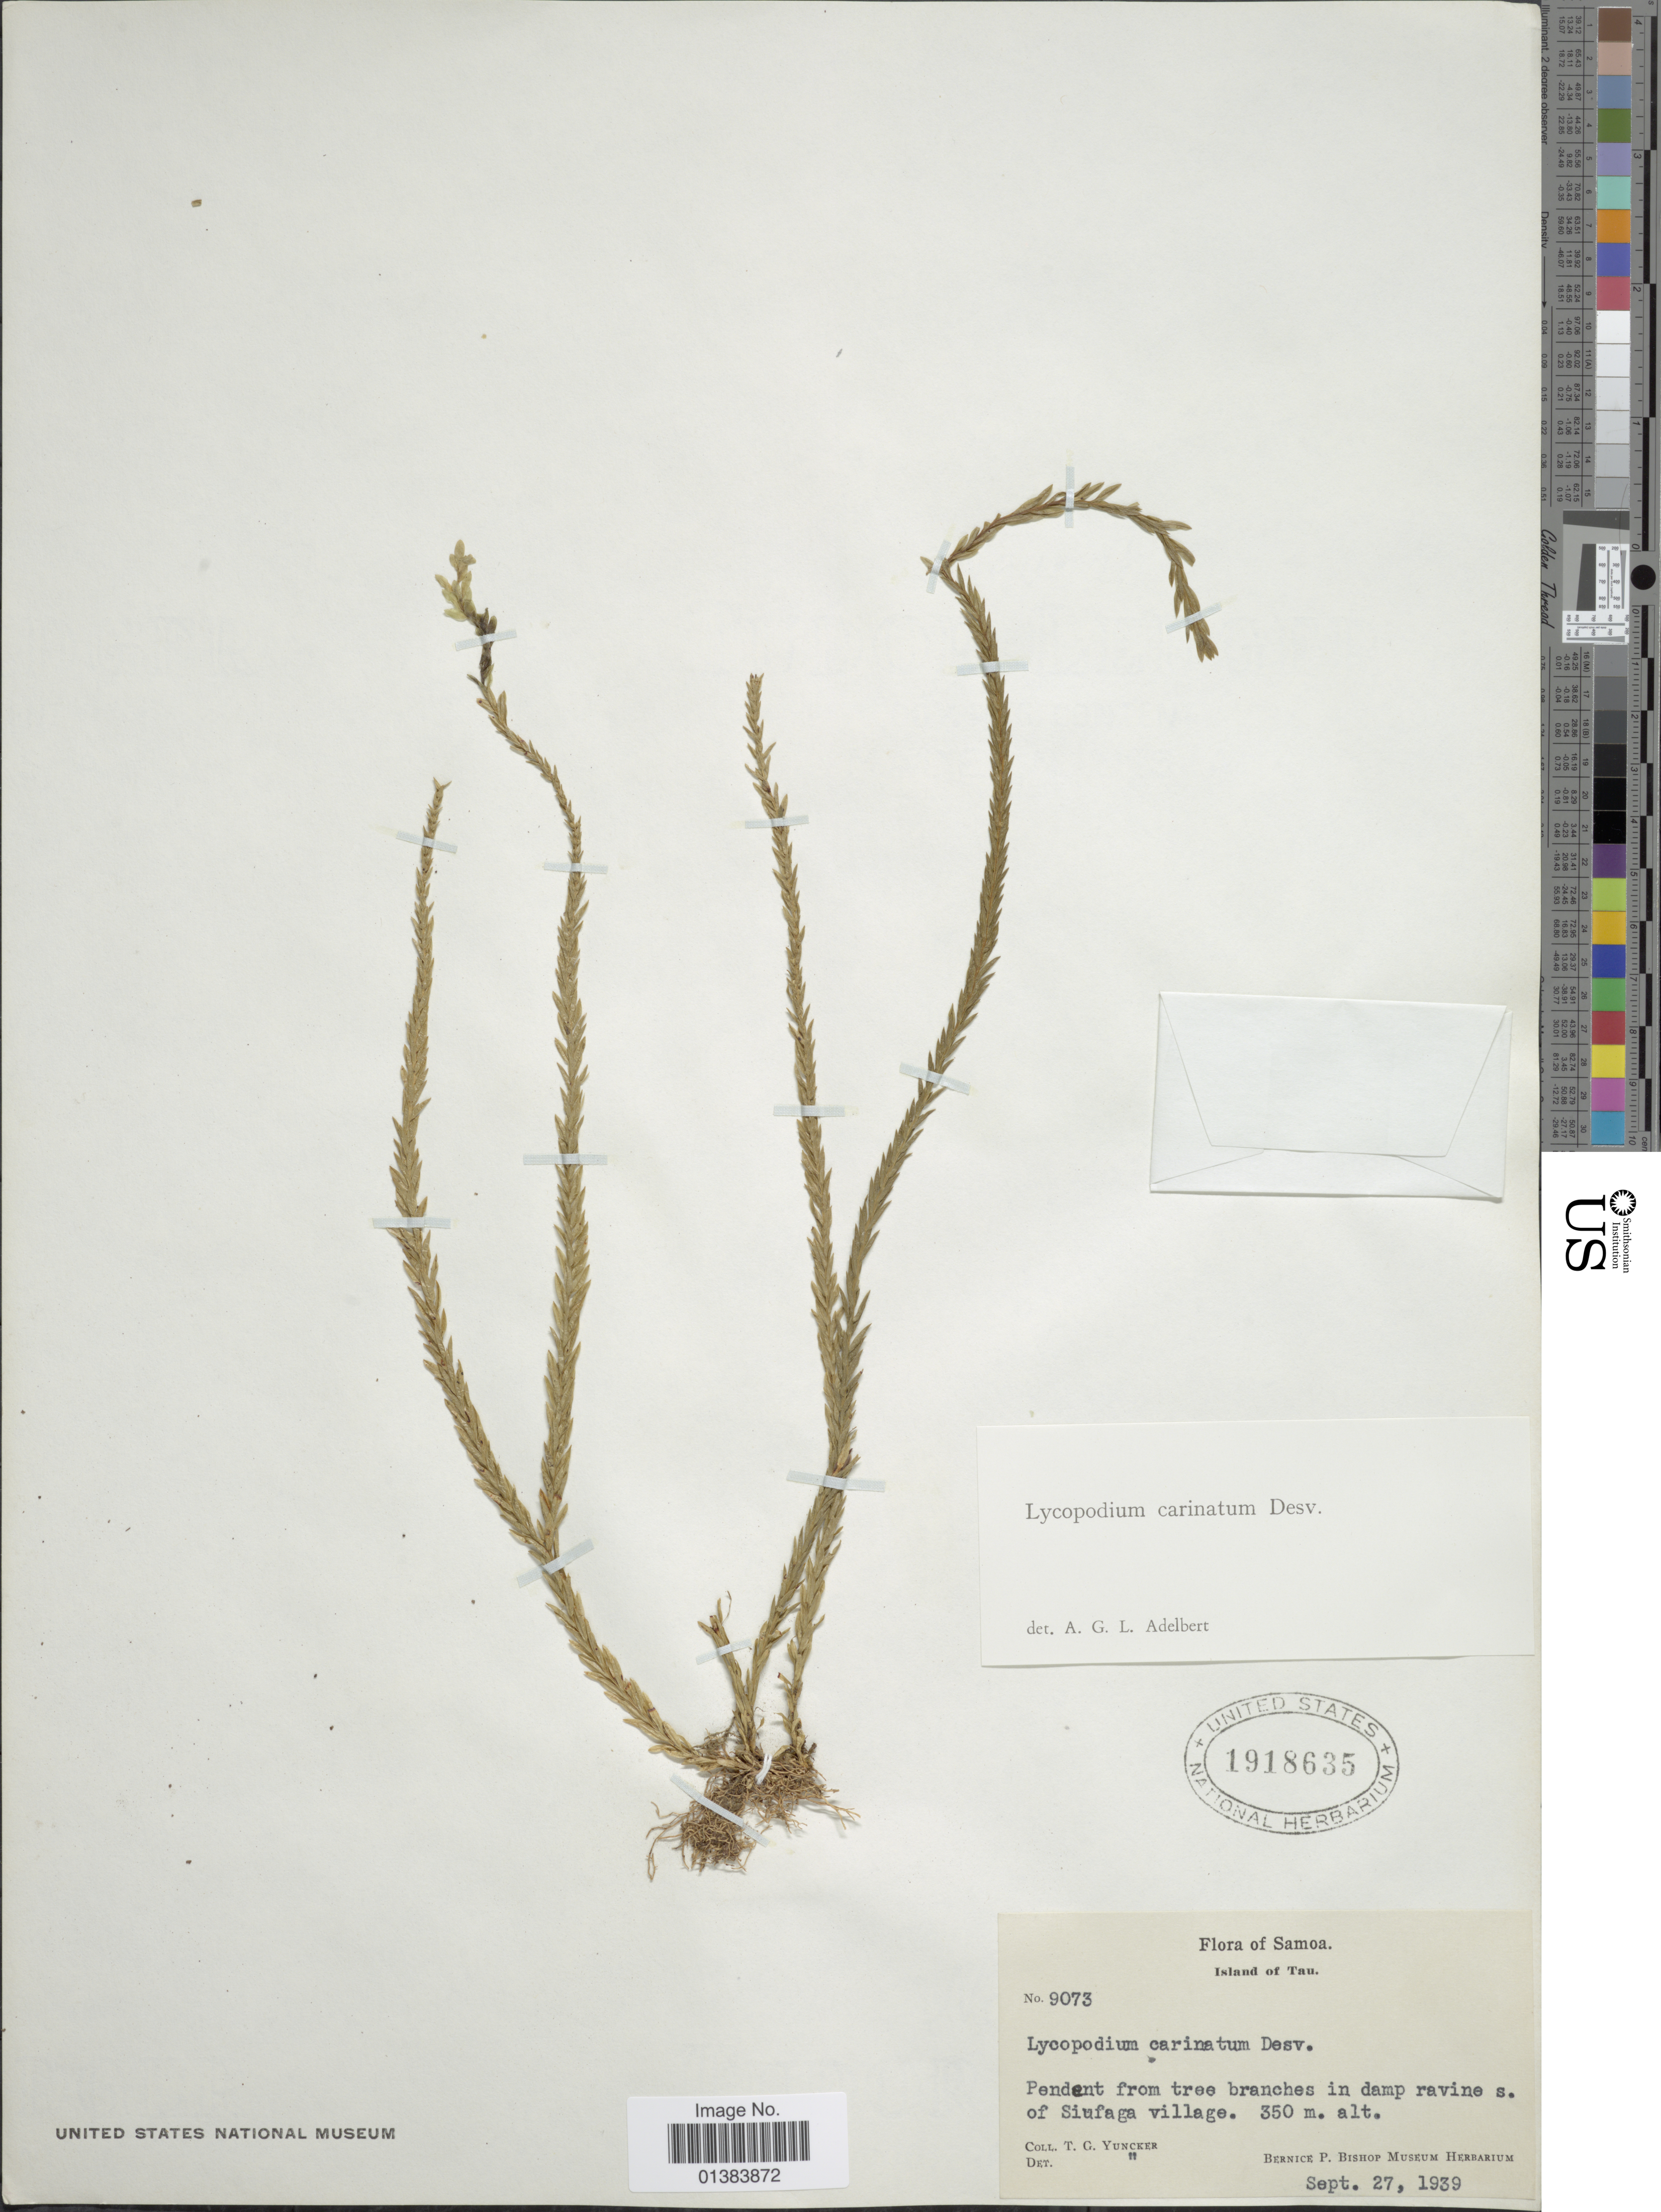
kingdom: Plantae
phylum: Tracheophyta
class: Lycopodiopsida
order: Lycopodiales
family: Lycopodiaceae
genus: Phlegmariurus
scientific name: Phlegmariurus carinatus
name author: (Desv.) Ching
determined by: Field, A. R.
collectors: T. G. Yuncker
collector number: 9073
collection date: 1939-09-27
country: American Samoa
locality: Island of Tau, Pendent from tree branches in damp ravine s. of Siufaga village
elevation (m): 350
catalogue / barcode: US 1918635